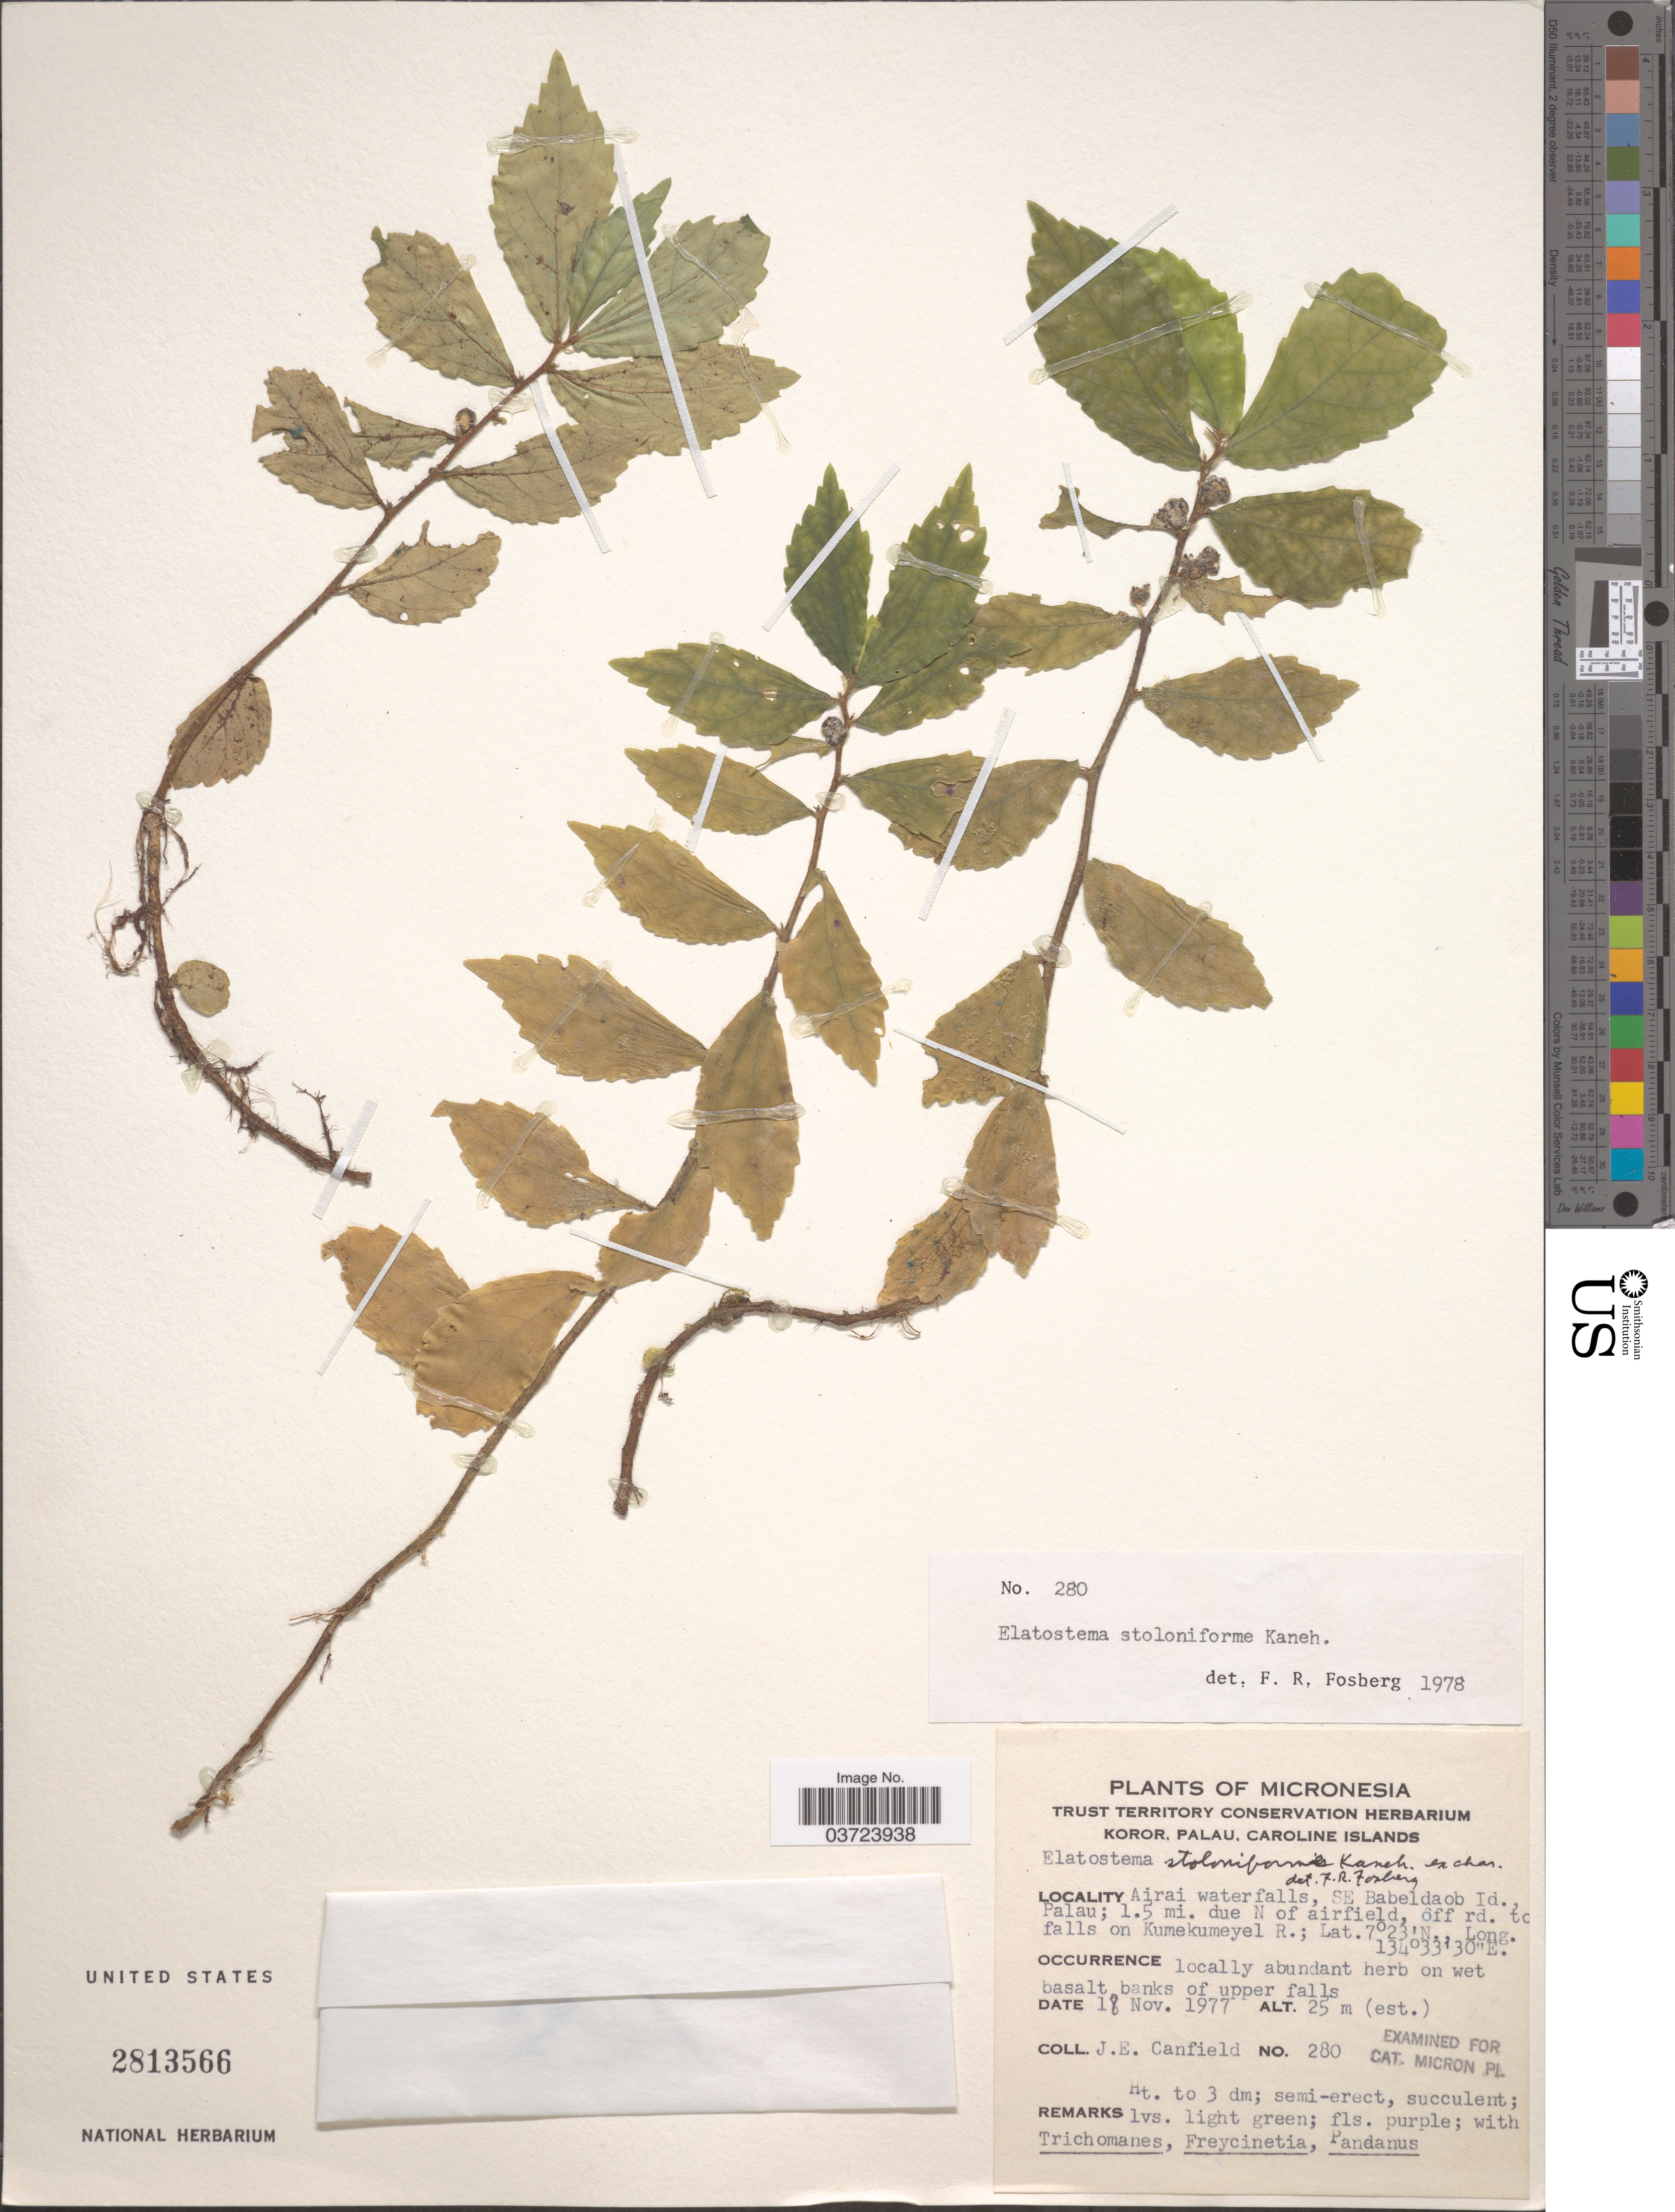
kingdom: Plantae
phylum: Tracheophyta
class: Magnoliopsida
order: Rosales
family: Urticaceae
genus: Elatostema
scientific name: Elatostema stoloniforme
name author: Kaneh.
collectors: J. E. Canfield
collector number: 280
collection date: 1977-11-18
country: Palau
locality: Micronesia. Airai waterfalls, SE Babeldaob Id., Palau; 1.5 mi. due N of airfield, off rd to falls on Kumekumeyel R.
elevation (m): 25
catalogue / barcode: US 2813566